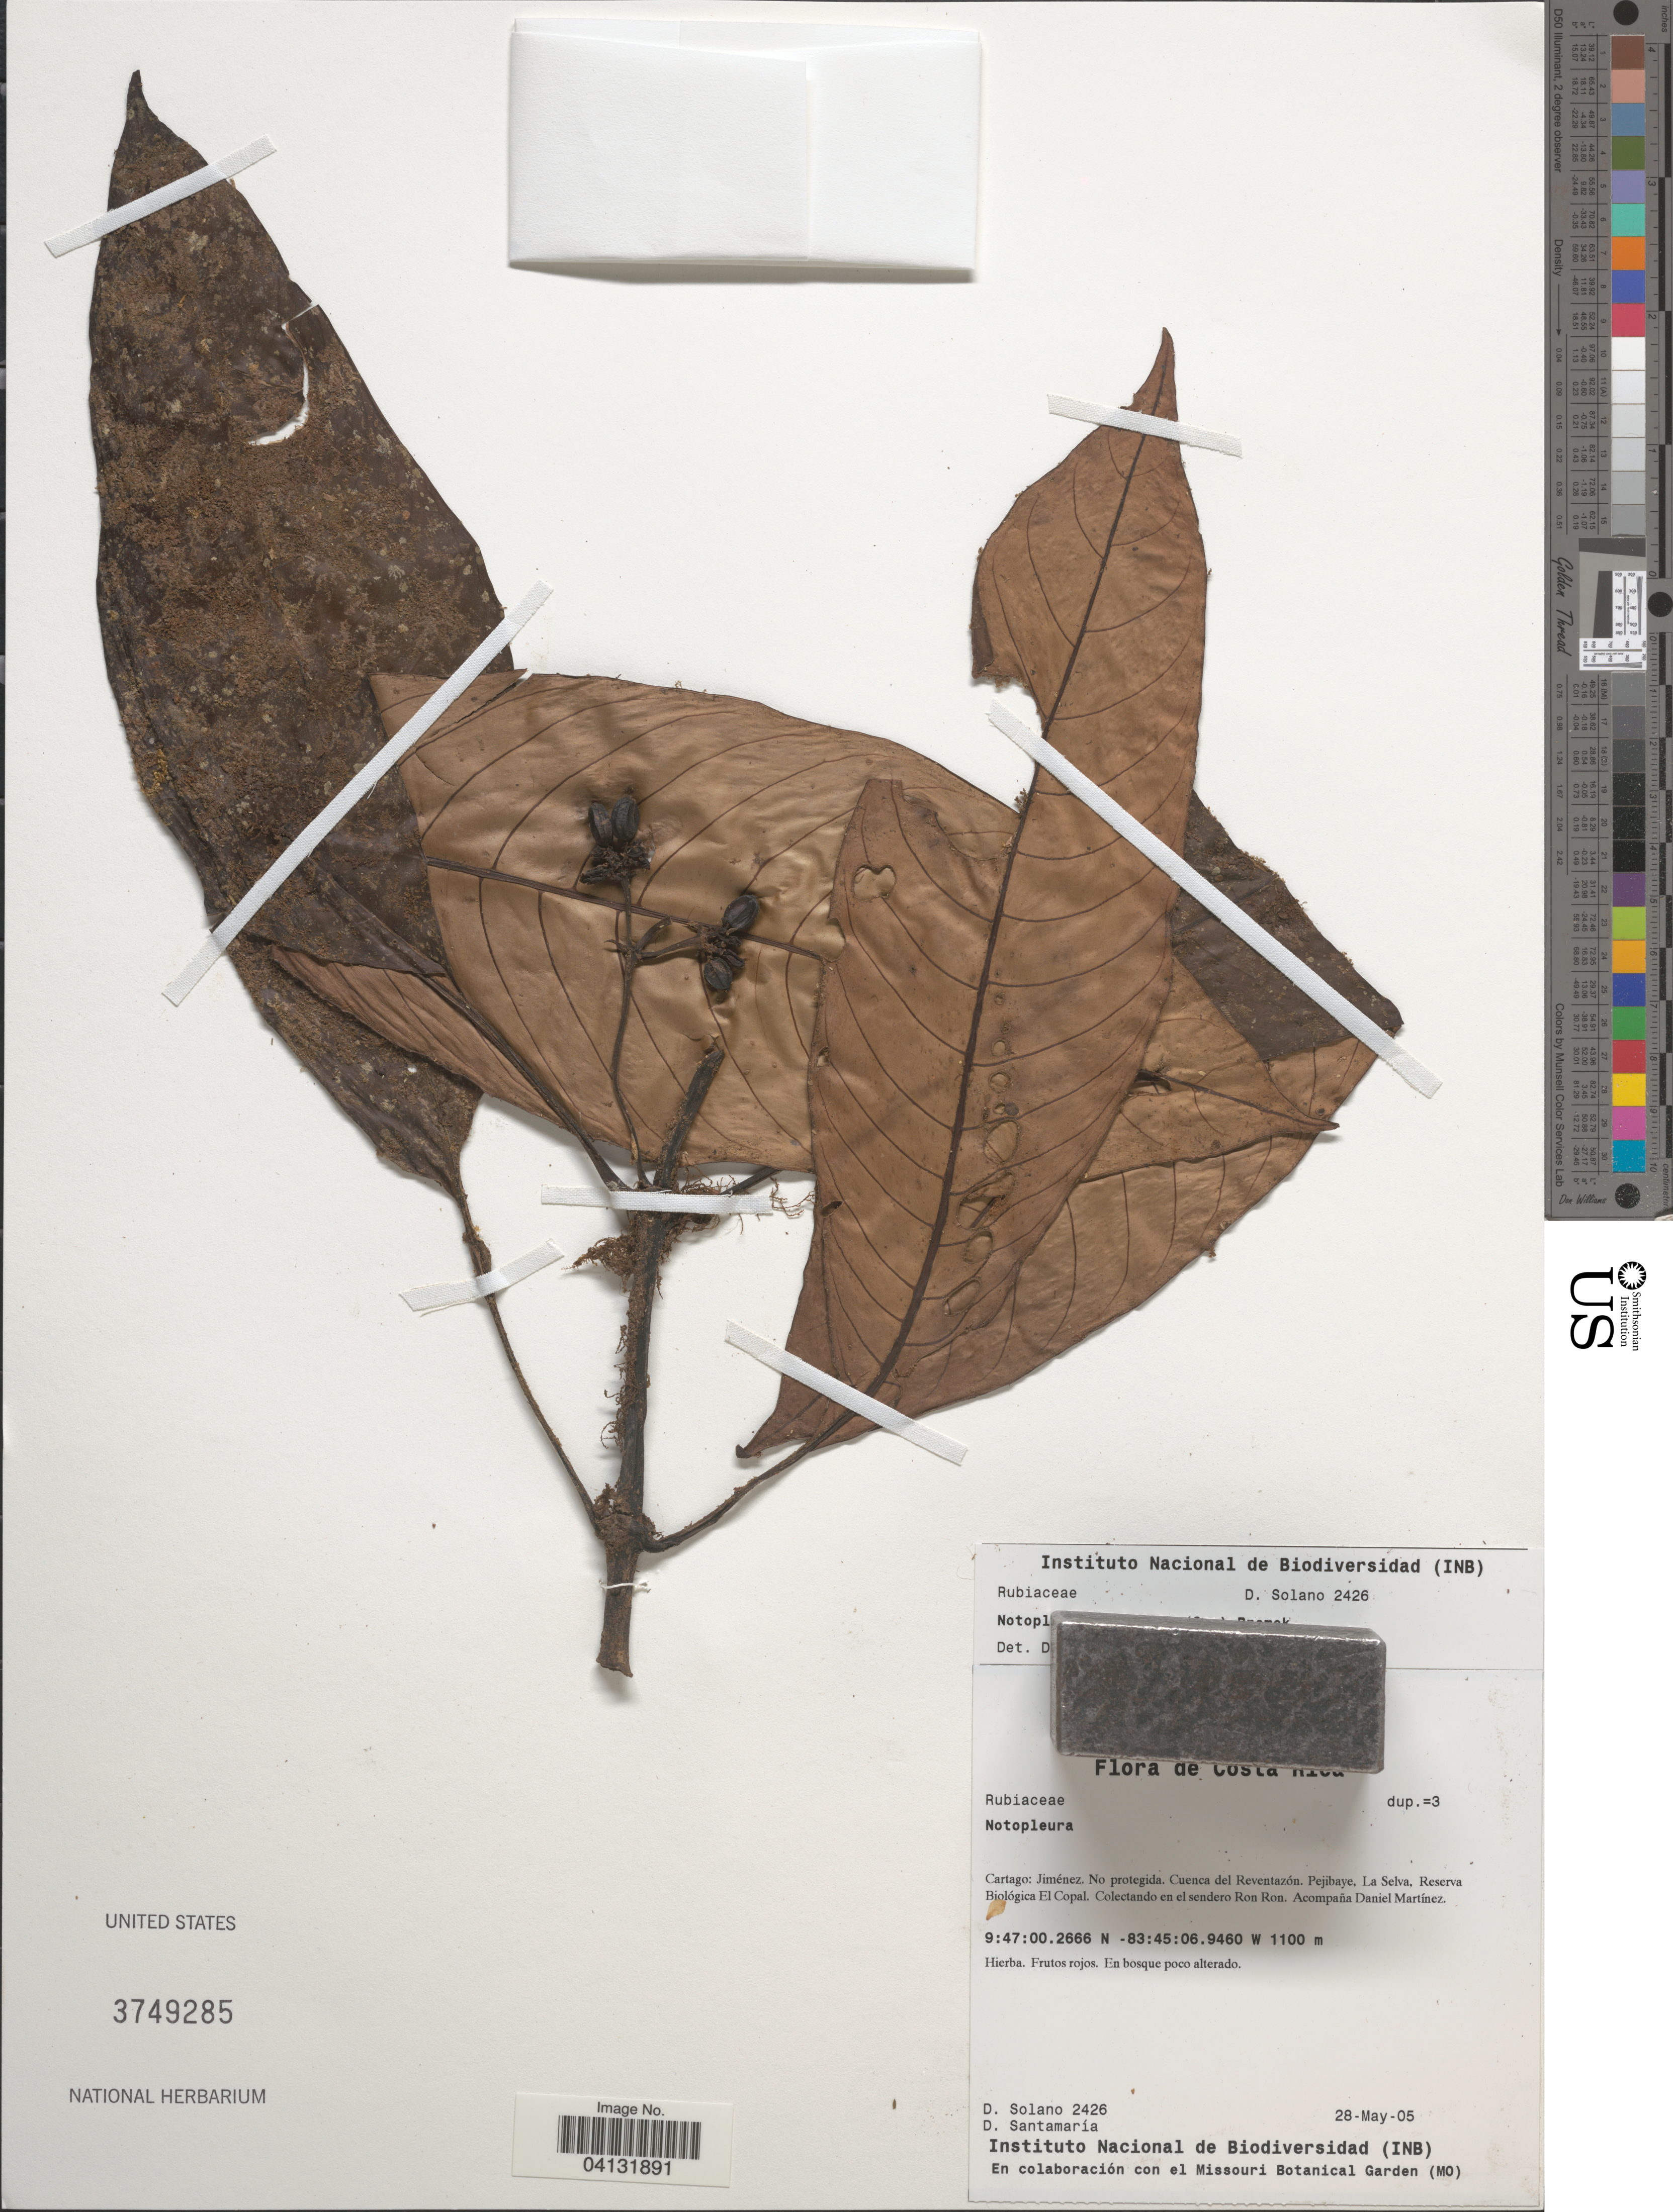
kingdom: Plantae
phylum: Tracheophyta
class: Magnoliopsida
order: Gentianales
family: Rubiaceae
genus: Notopleura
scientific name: Notopleura sp.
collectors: D. Solano & D. Santamaria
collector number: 2426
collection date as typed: Transcribed d/m/y: 28/5/5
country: Costa Rica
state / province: Cartago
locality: Jiménez. No protegida. Cuenca del Reventazón. Pejibaye, La Selva, Reserva Biológica El Copal. Colectando en el sendero Ron Ron.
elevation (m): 1100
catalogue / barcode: US 3749285